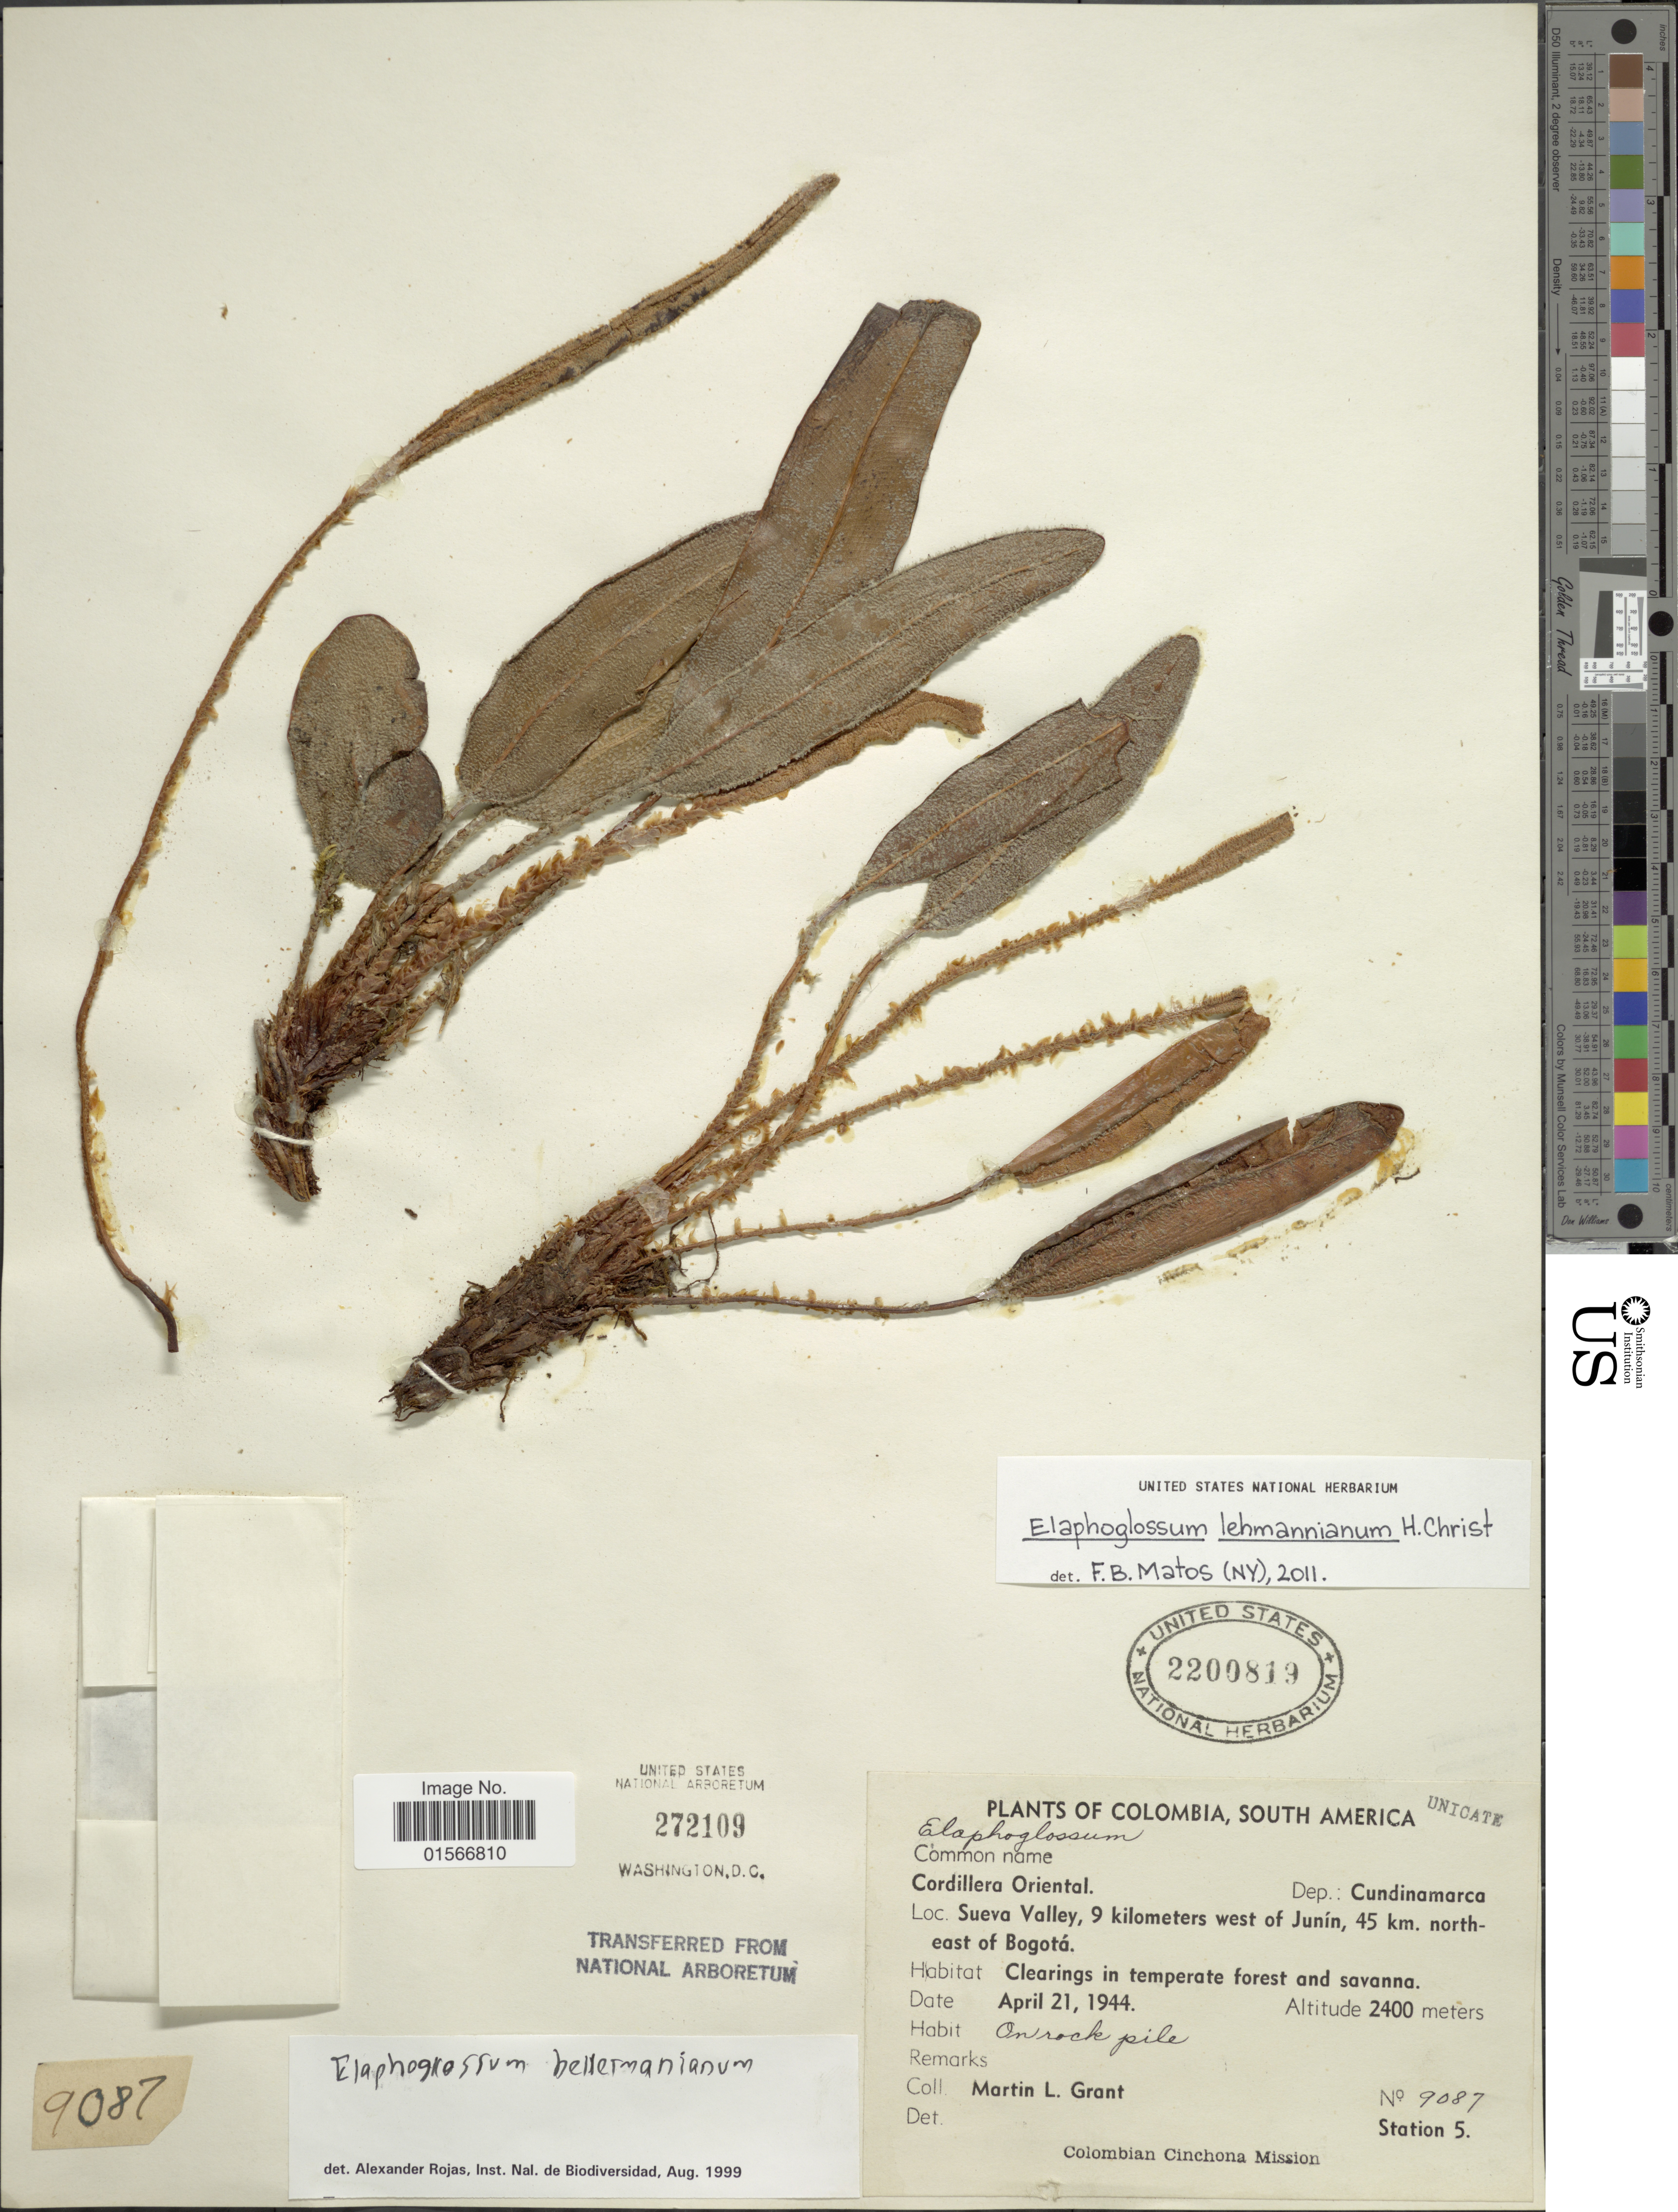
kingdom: Plantae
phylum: Tracheophyta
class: Polypodiopsida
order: Polypodiales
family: Dryopteridaceae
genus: Elaphoglossum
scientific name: Elaphoglossum lehmannianum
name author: Christ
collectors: M. L. Grant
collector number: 9087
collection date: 1944-04-21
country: Colombia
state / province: Cundinamarca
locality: Cordillera Oriental, Dep: Cundinamarca, Sueva Valley, 9 kilometers west of Junín, 45 km. northeast of Bogotá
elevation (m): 2400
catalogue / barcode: US 2200819